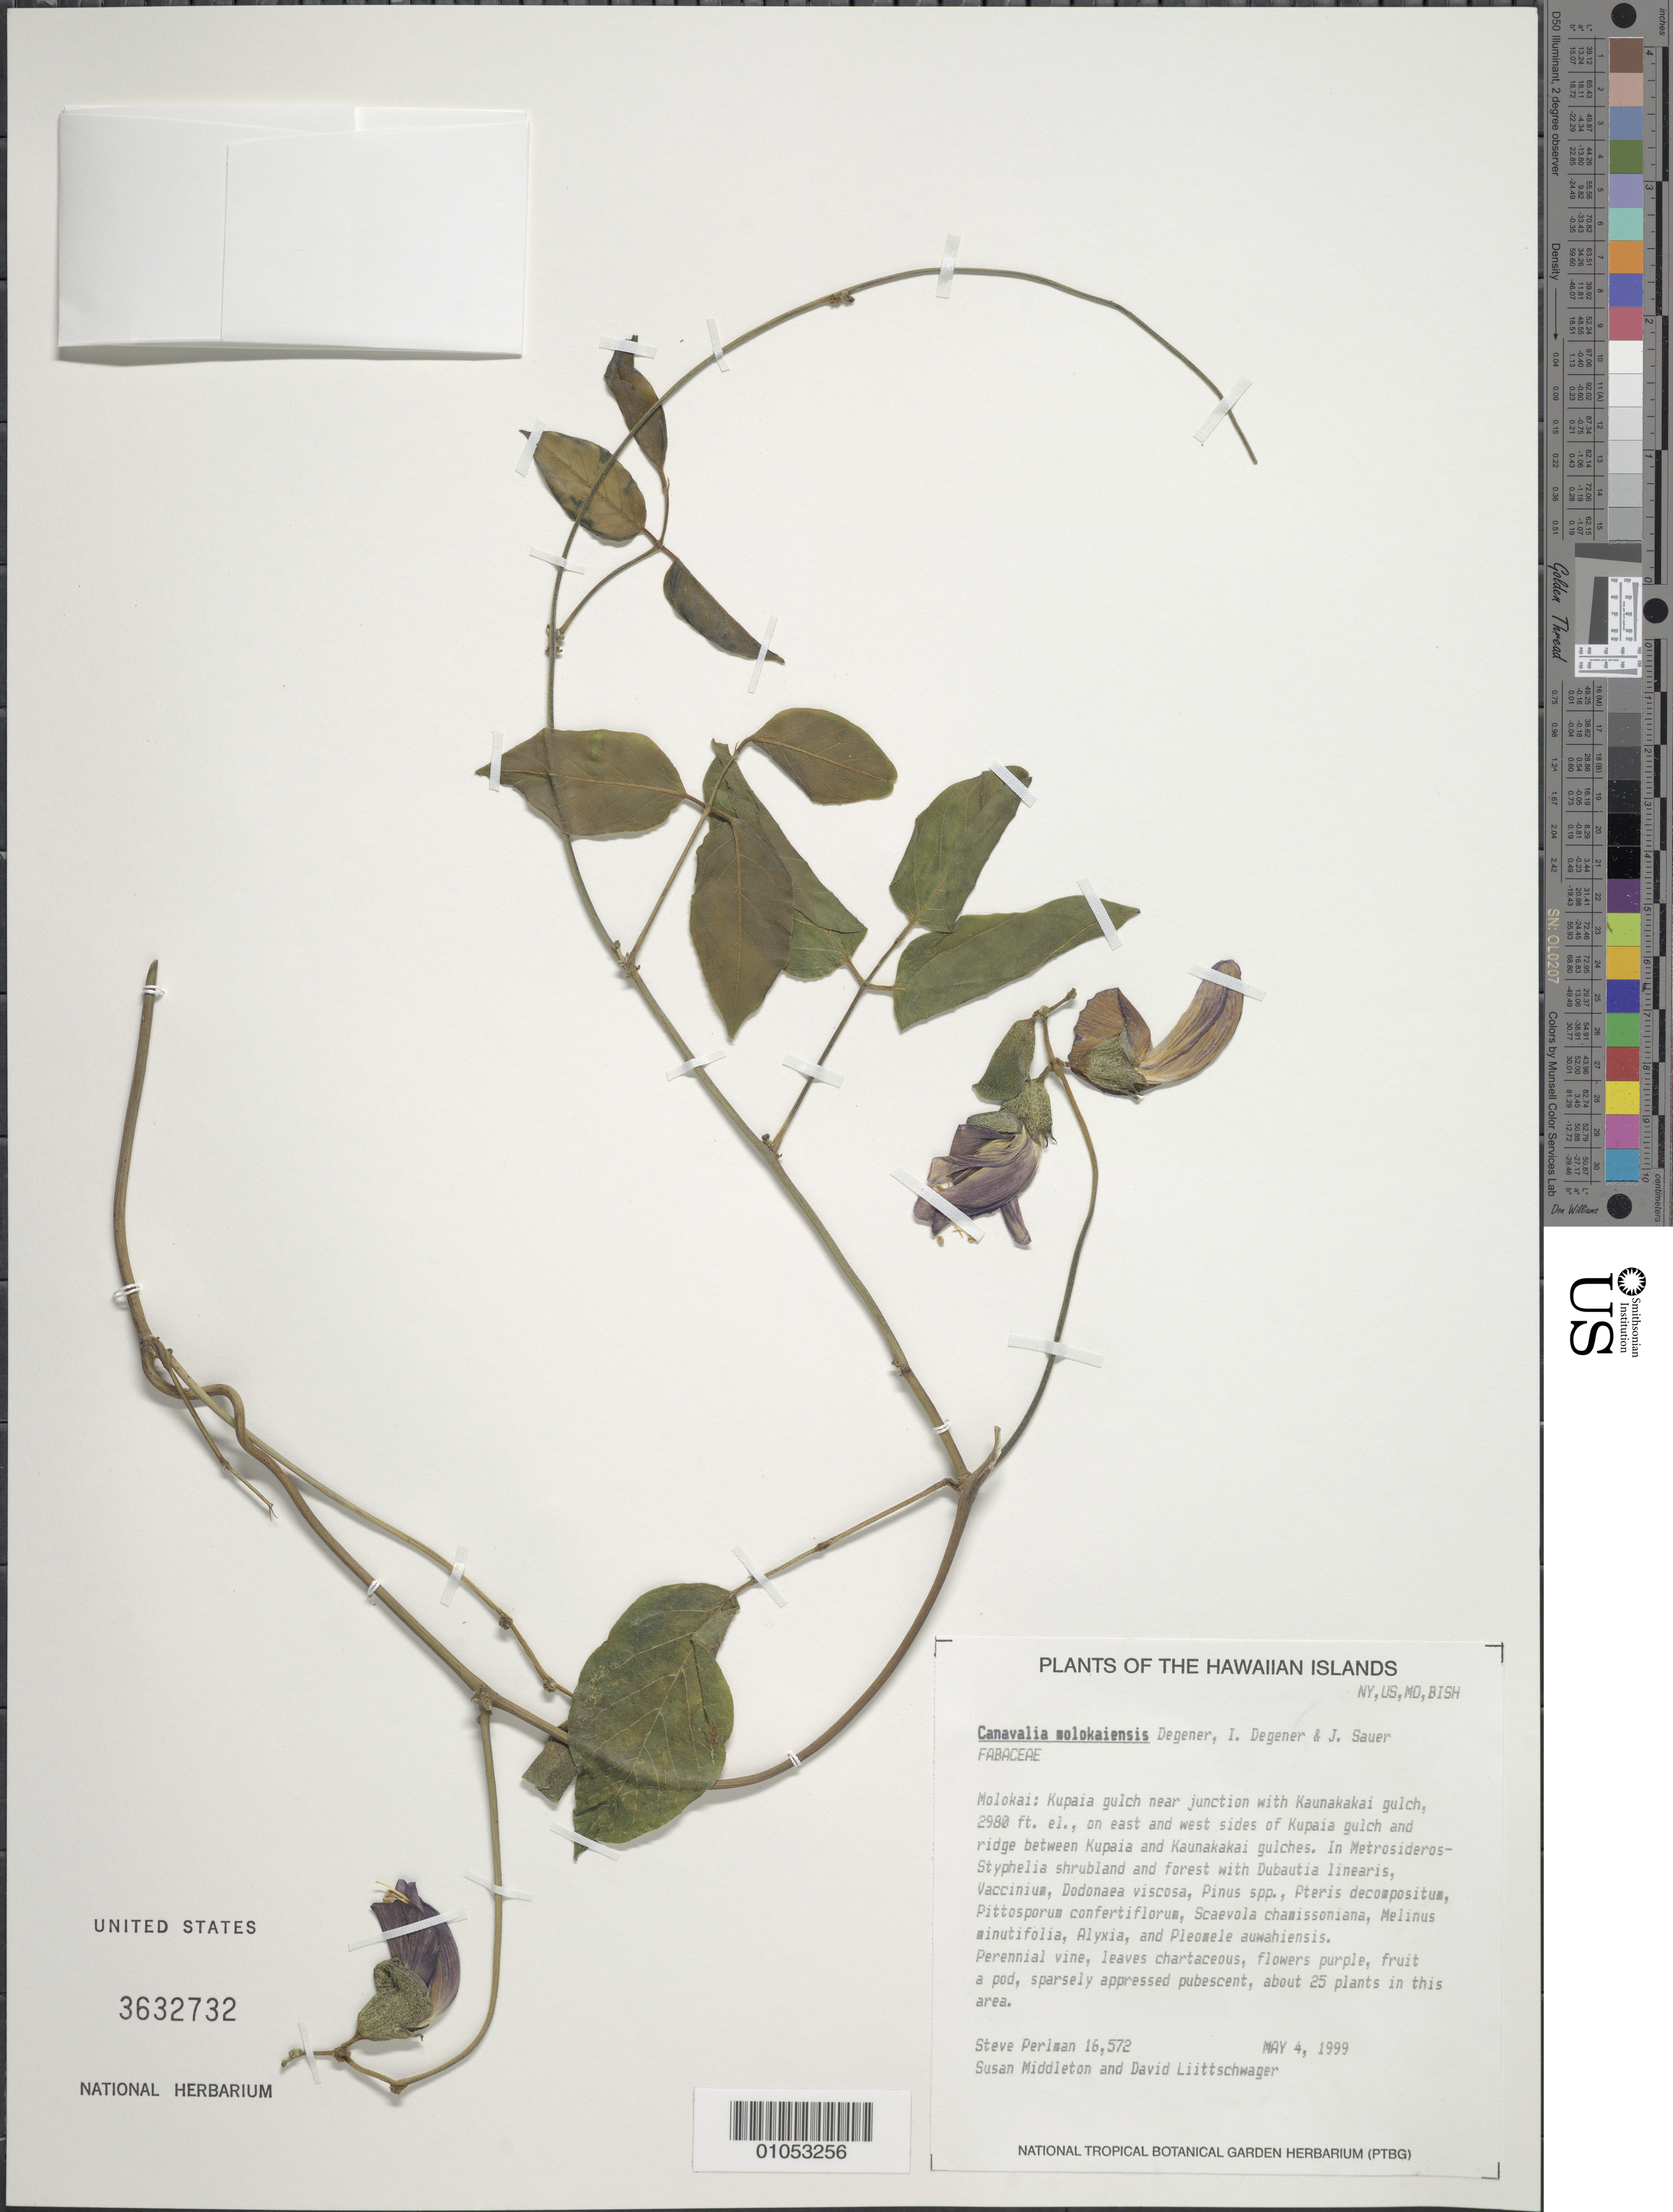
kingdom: Plantae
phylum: Tracheophyta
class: Magnoliopsida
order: Fabales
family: Fabaceae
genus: Canavalia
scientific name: Canavalia molokaiensis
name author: O. Deg. et al.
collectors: S. P. Perlman, S. Middleton & D. Liittschwager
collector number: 16572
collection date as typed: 4 May 1999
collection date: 1999-05-04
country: United States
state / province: Hawaii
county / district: Maui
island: Moloka'i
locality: Kupaia gulch near junction with Kaunakakai Gulch.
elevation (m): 908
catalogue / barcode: US 3632732